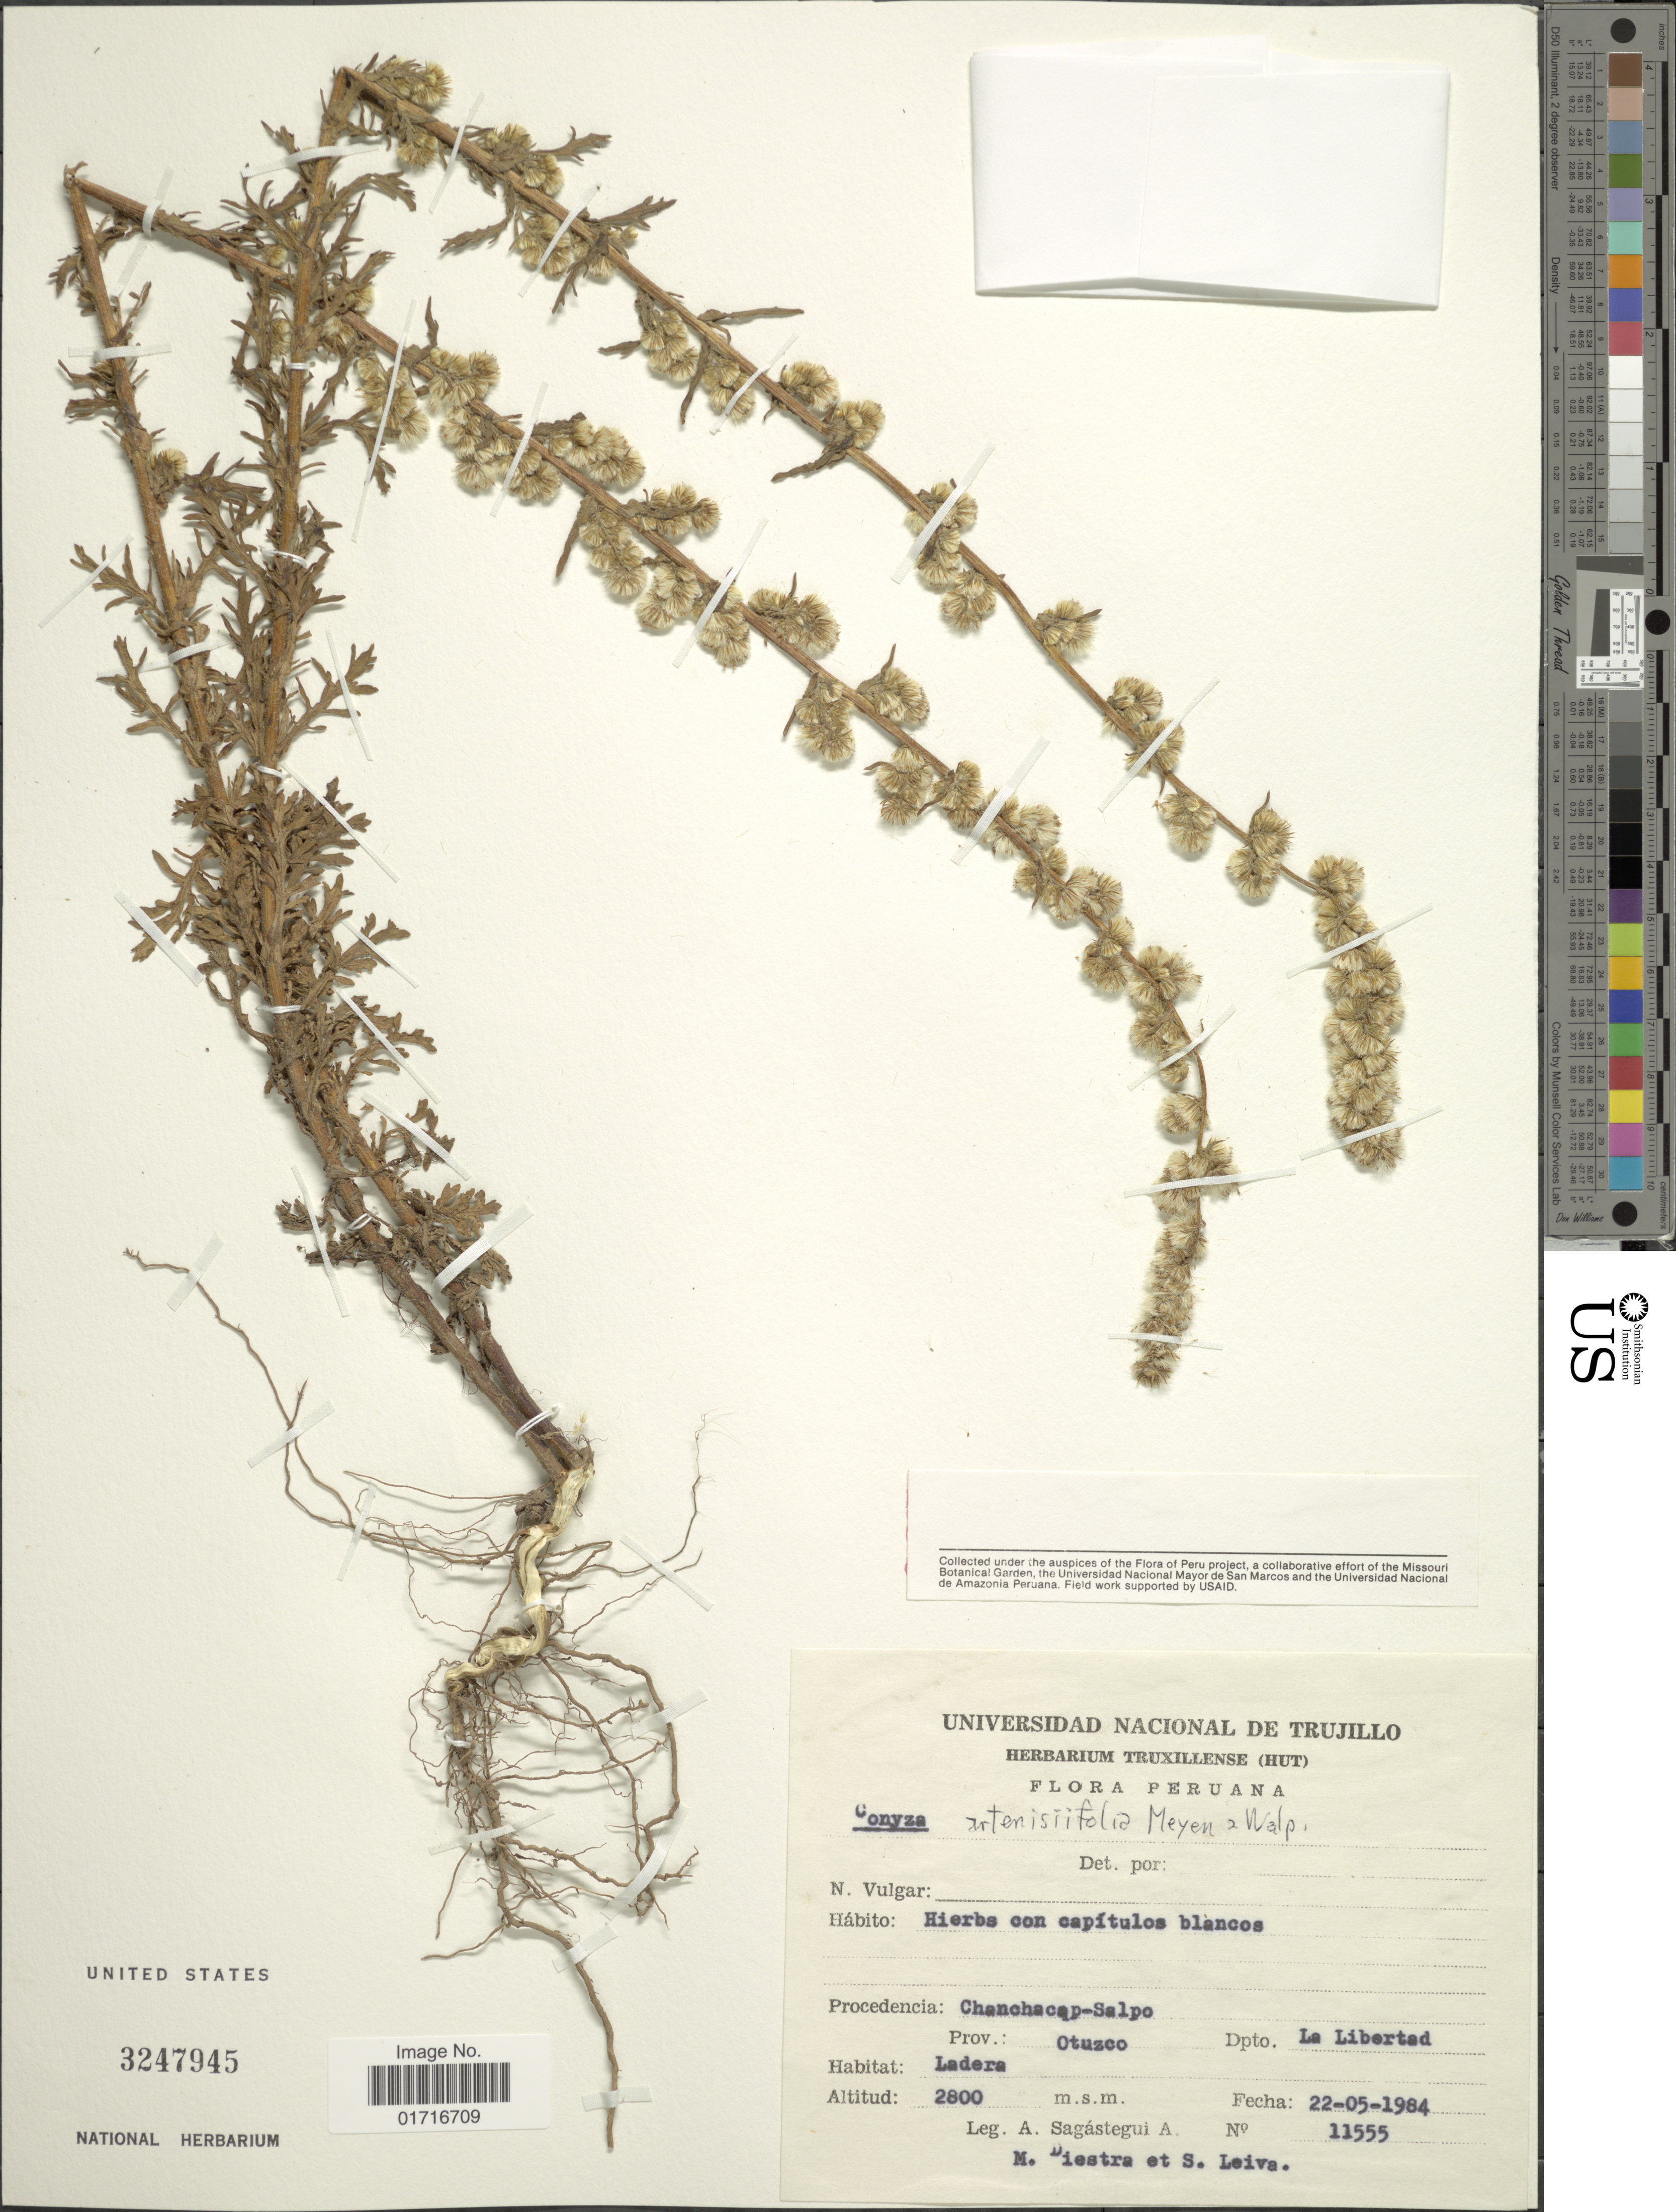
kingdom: Plantae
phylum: Tracheophyta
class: Magnoliopsida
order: Asterales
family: Asteraceae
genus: Conyza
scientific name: Conyza artemisifolia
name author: Meyen & Walp.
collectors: A. Sagástegui A.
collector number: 11555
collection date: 1984-05-22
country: Peru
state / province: La Libertad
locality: Procedencia: Chanchacap-Salpo. Prov.: Otuzco, Dpto. La Libertad.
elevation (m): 2800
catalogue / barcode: US 3247945